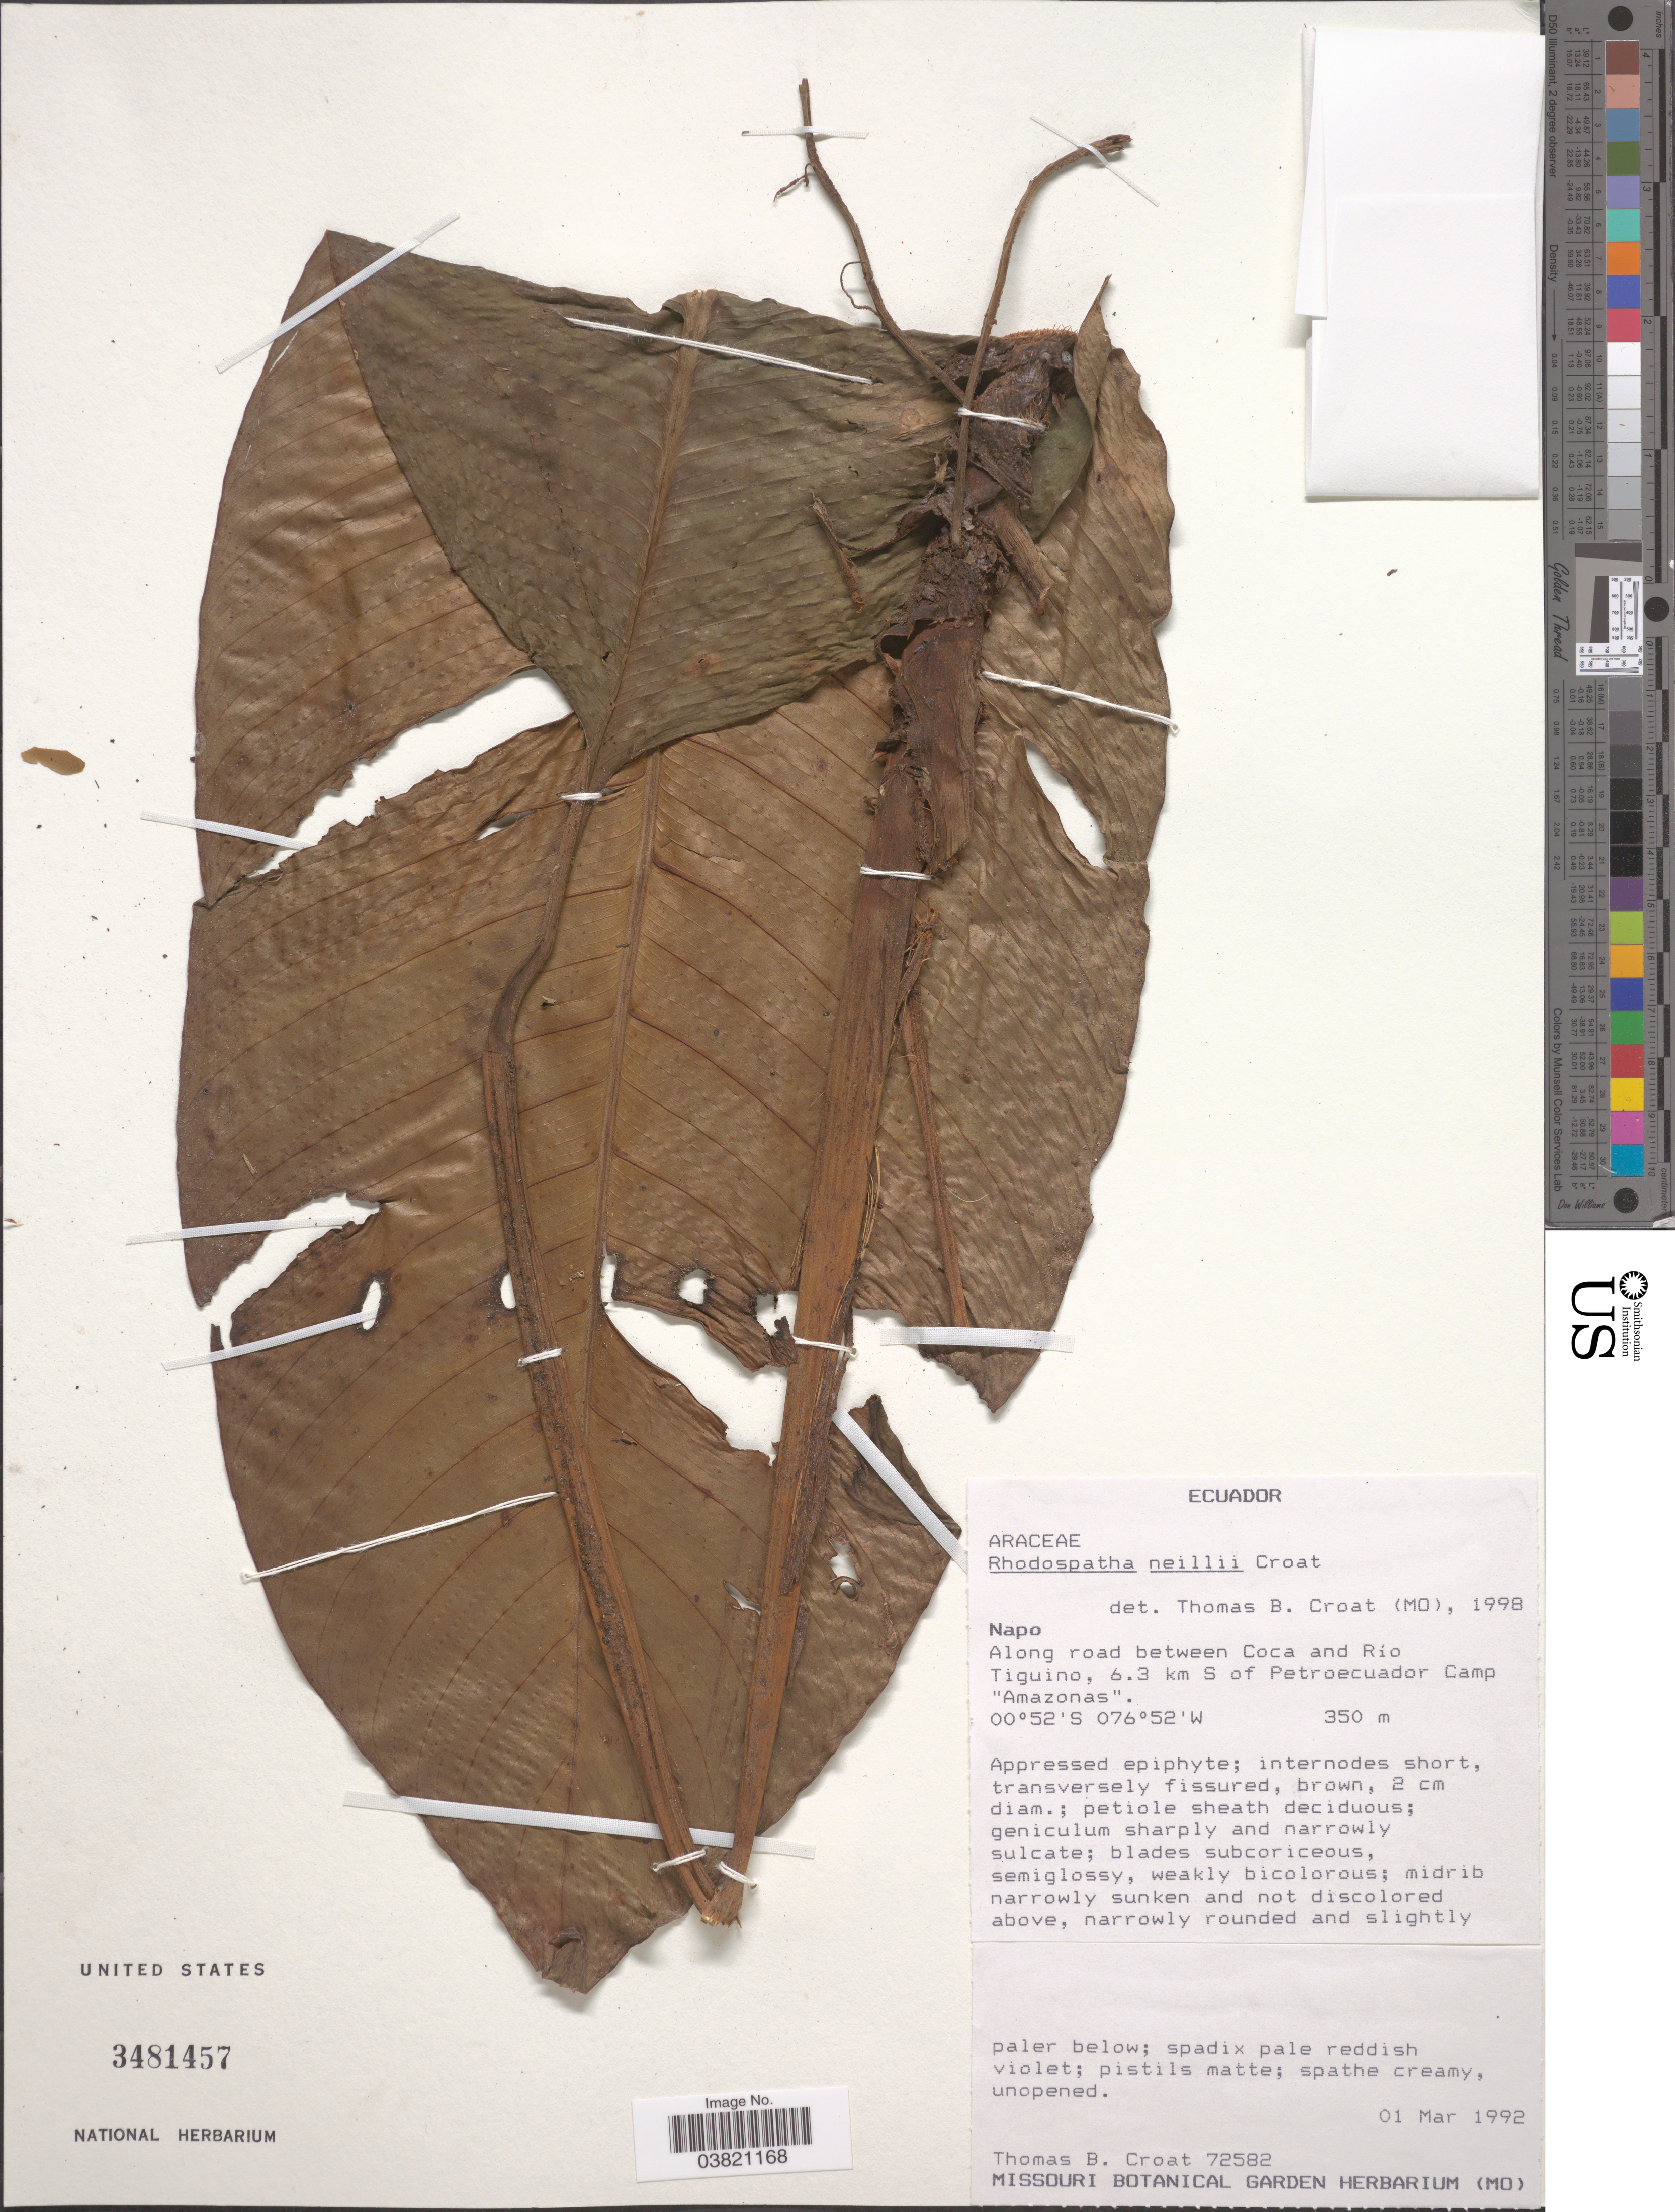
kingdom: Plantae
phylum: Tracheophyta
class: Liliopsida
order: Alismatales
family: Araceae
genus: Rhodospatha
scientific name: Rhodospatha neillii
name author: Croat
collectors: T. B. Croat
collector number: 72582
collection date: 1992-03-01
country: Ecuador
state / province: Napo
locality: Along road between Coca and Rio Tiguino, 6.3 km S of Petroecuador Camp. "Amazonas".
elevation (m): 350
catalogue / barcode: US 3481457